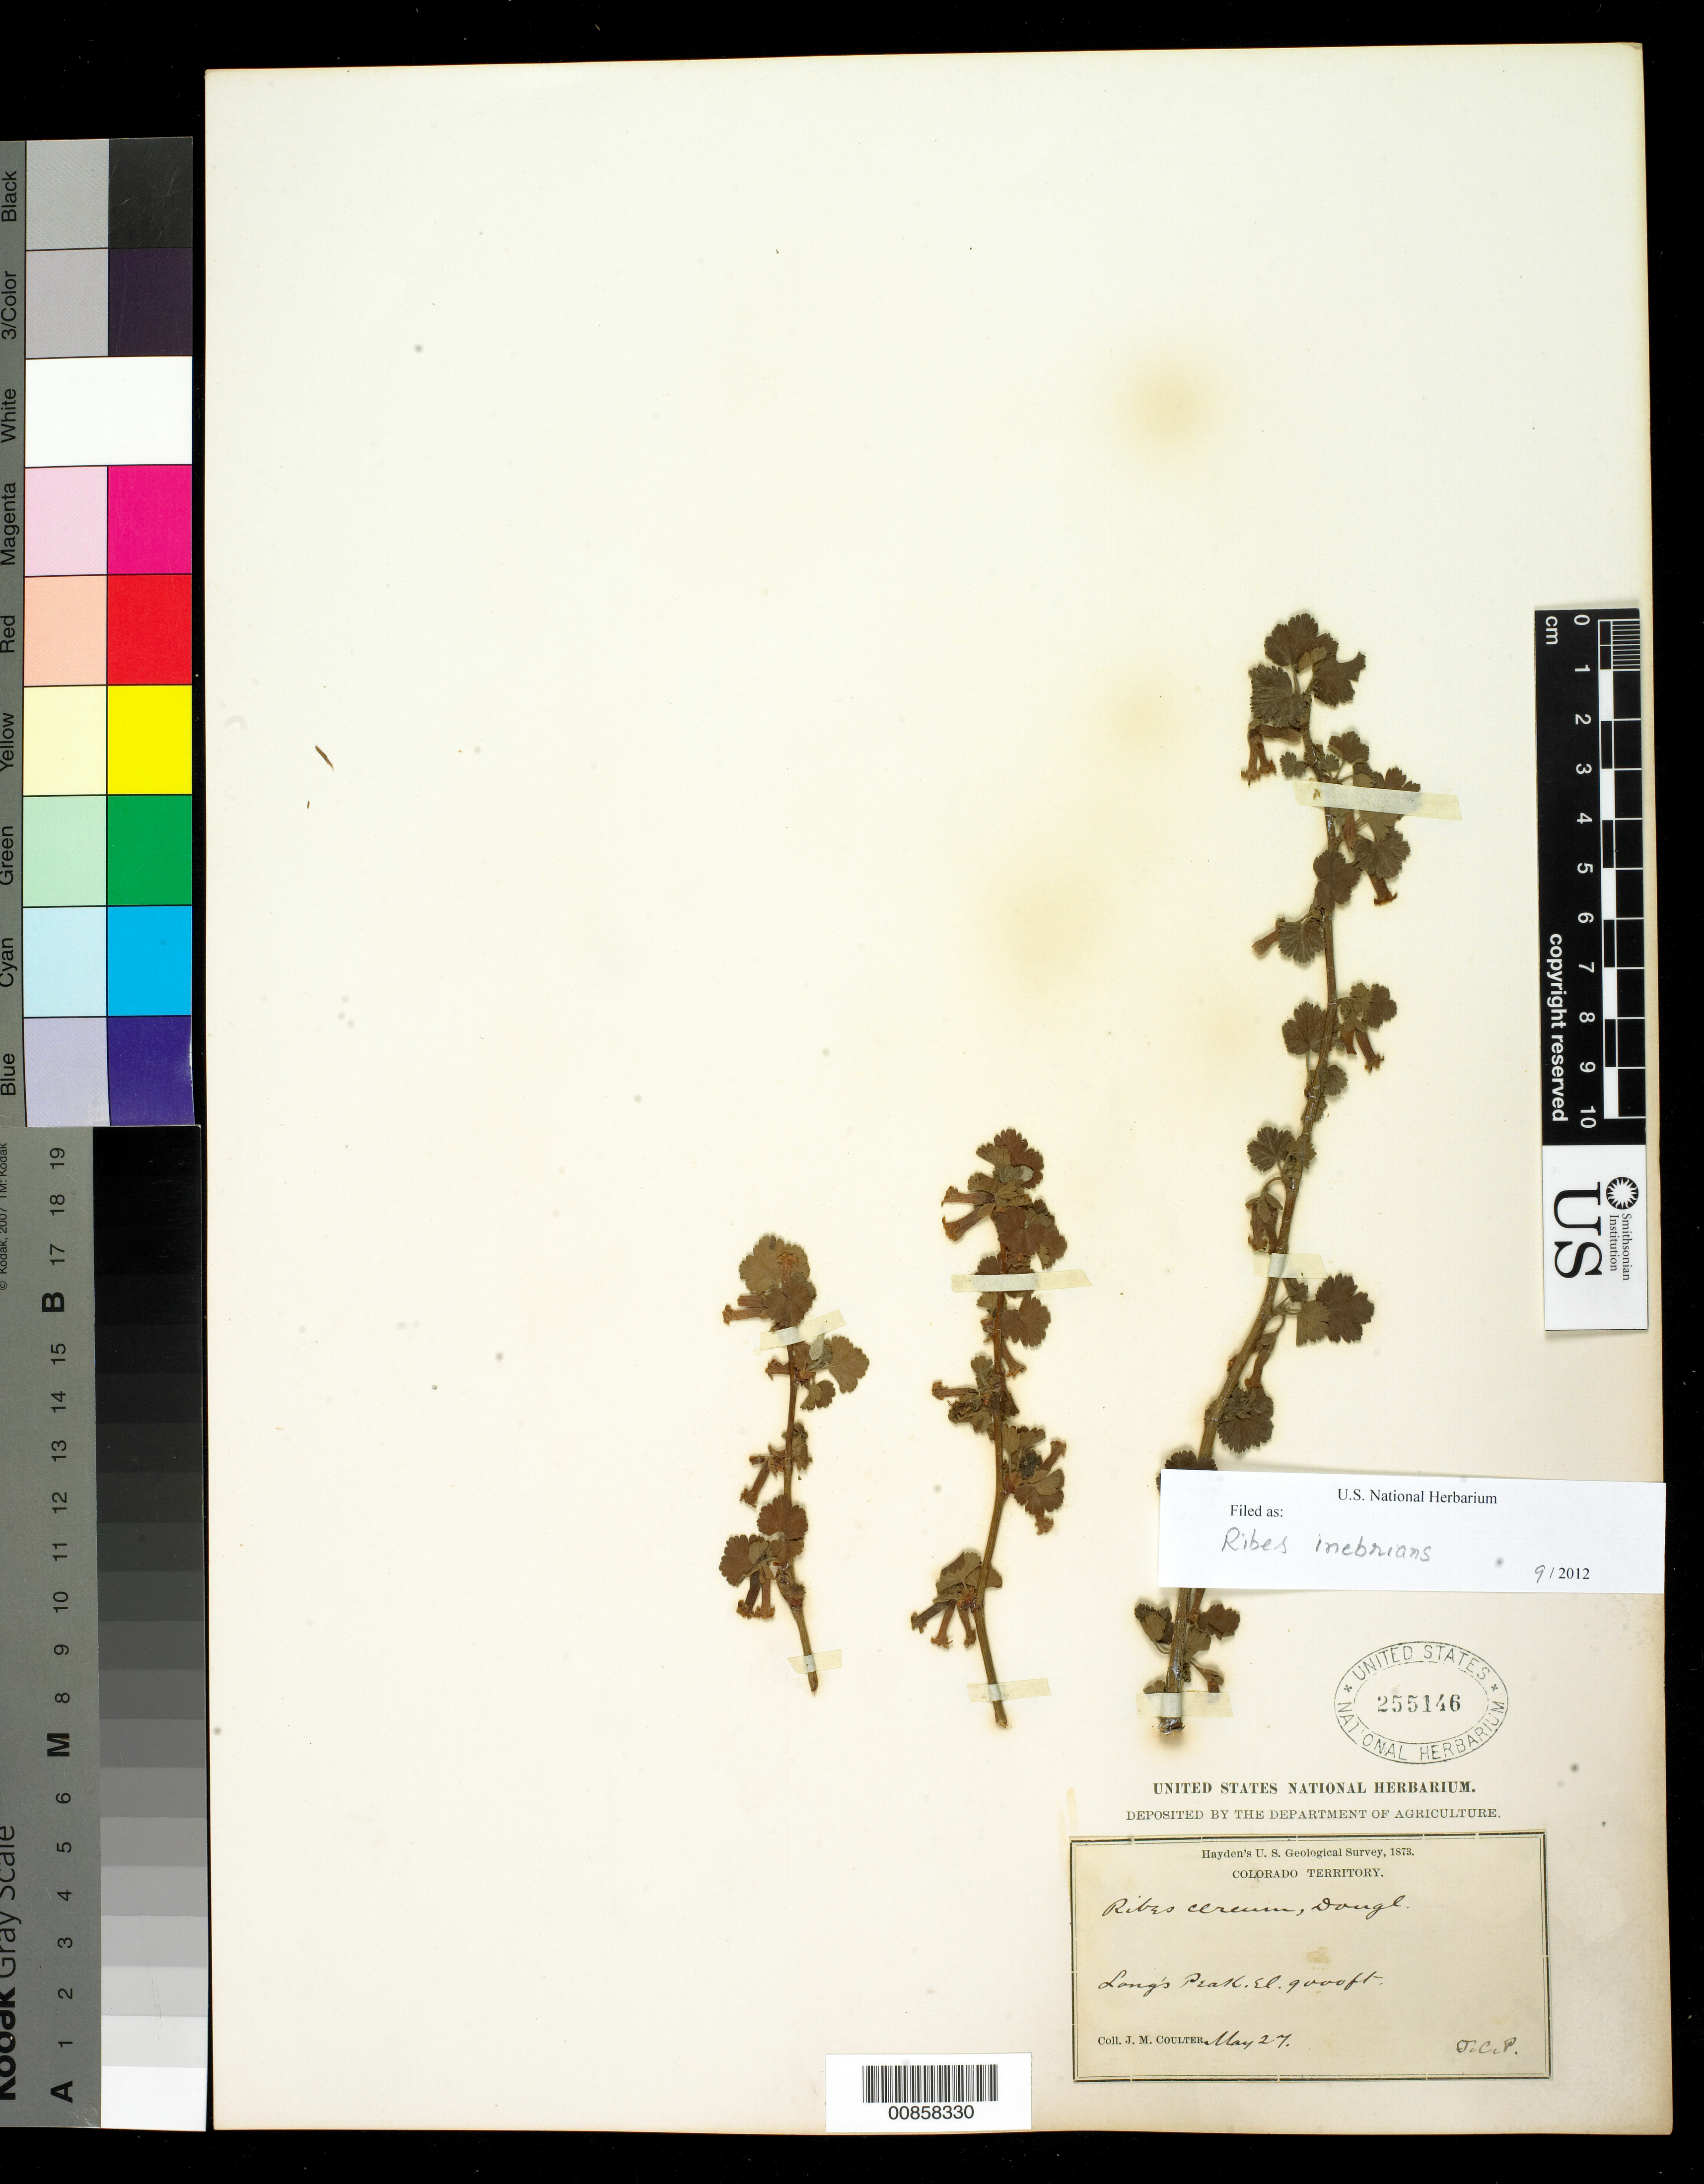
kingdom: Plantae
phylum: Tracheophyta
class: Magnoliopsida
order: Saxifragales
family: Grossulariaceae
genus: Ribes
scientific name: Ribes inebrians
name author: Lindl.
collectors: J. M. Coulter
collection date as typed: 27 May 1873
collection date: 1873-05-27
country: United States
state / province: Colorado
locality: Long's Peak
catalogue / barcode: US 255146